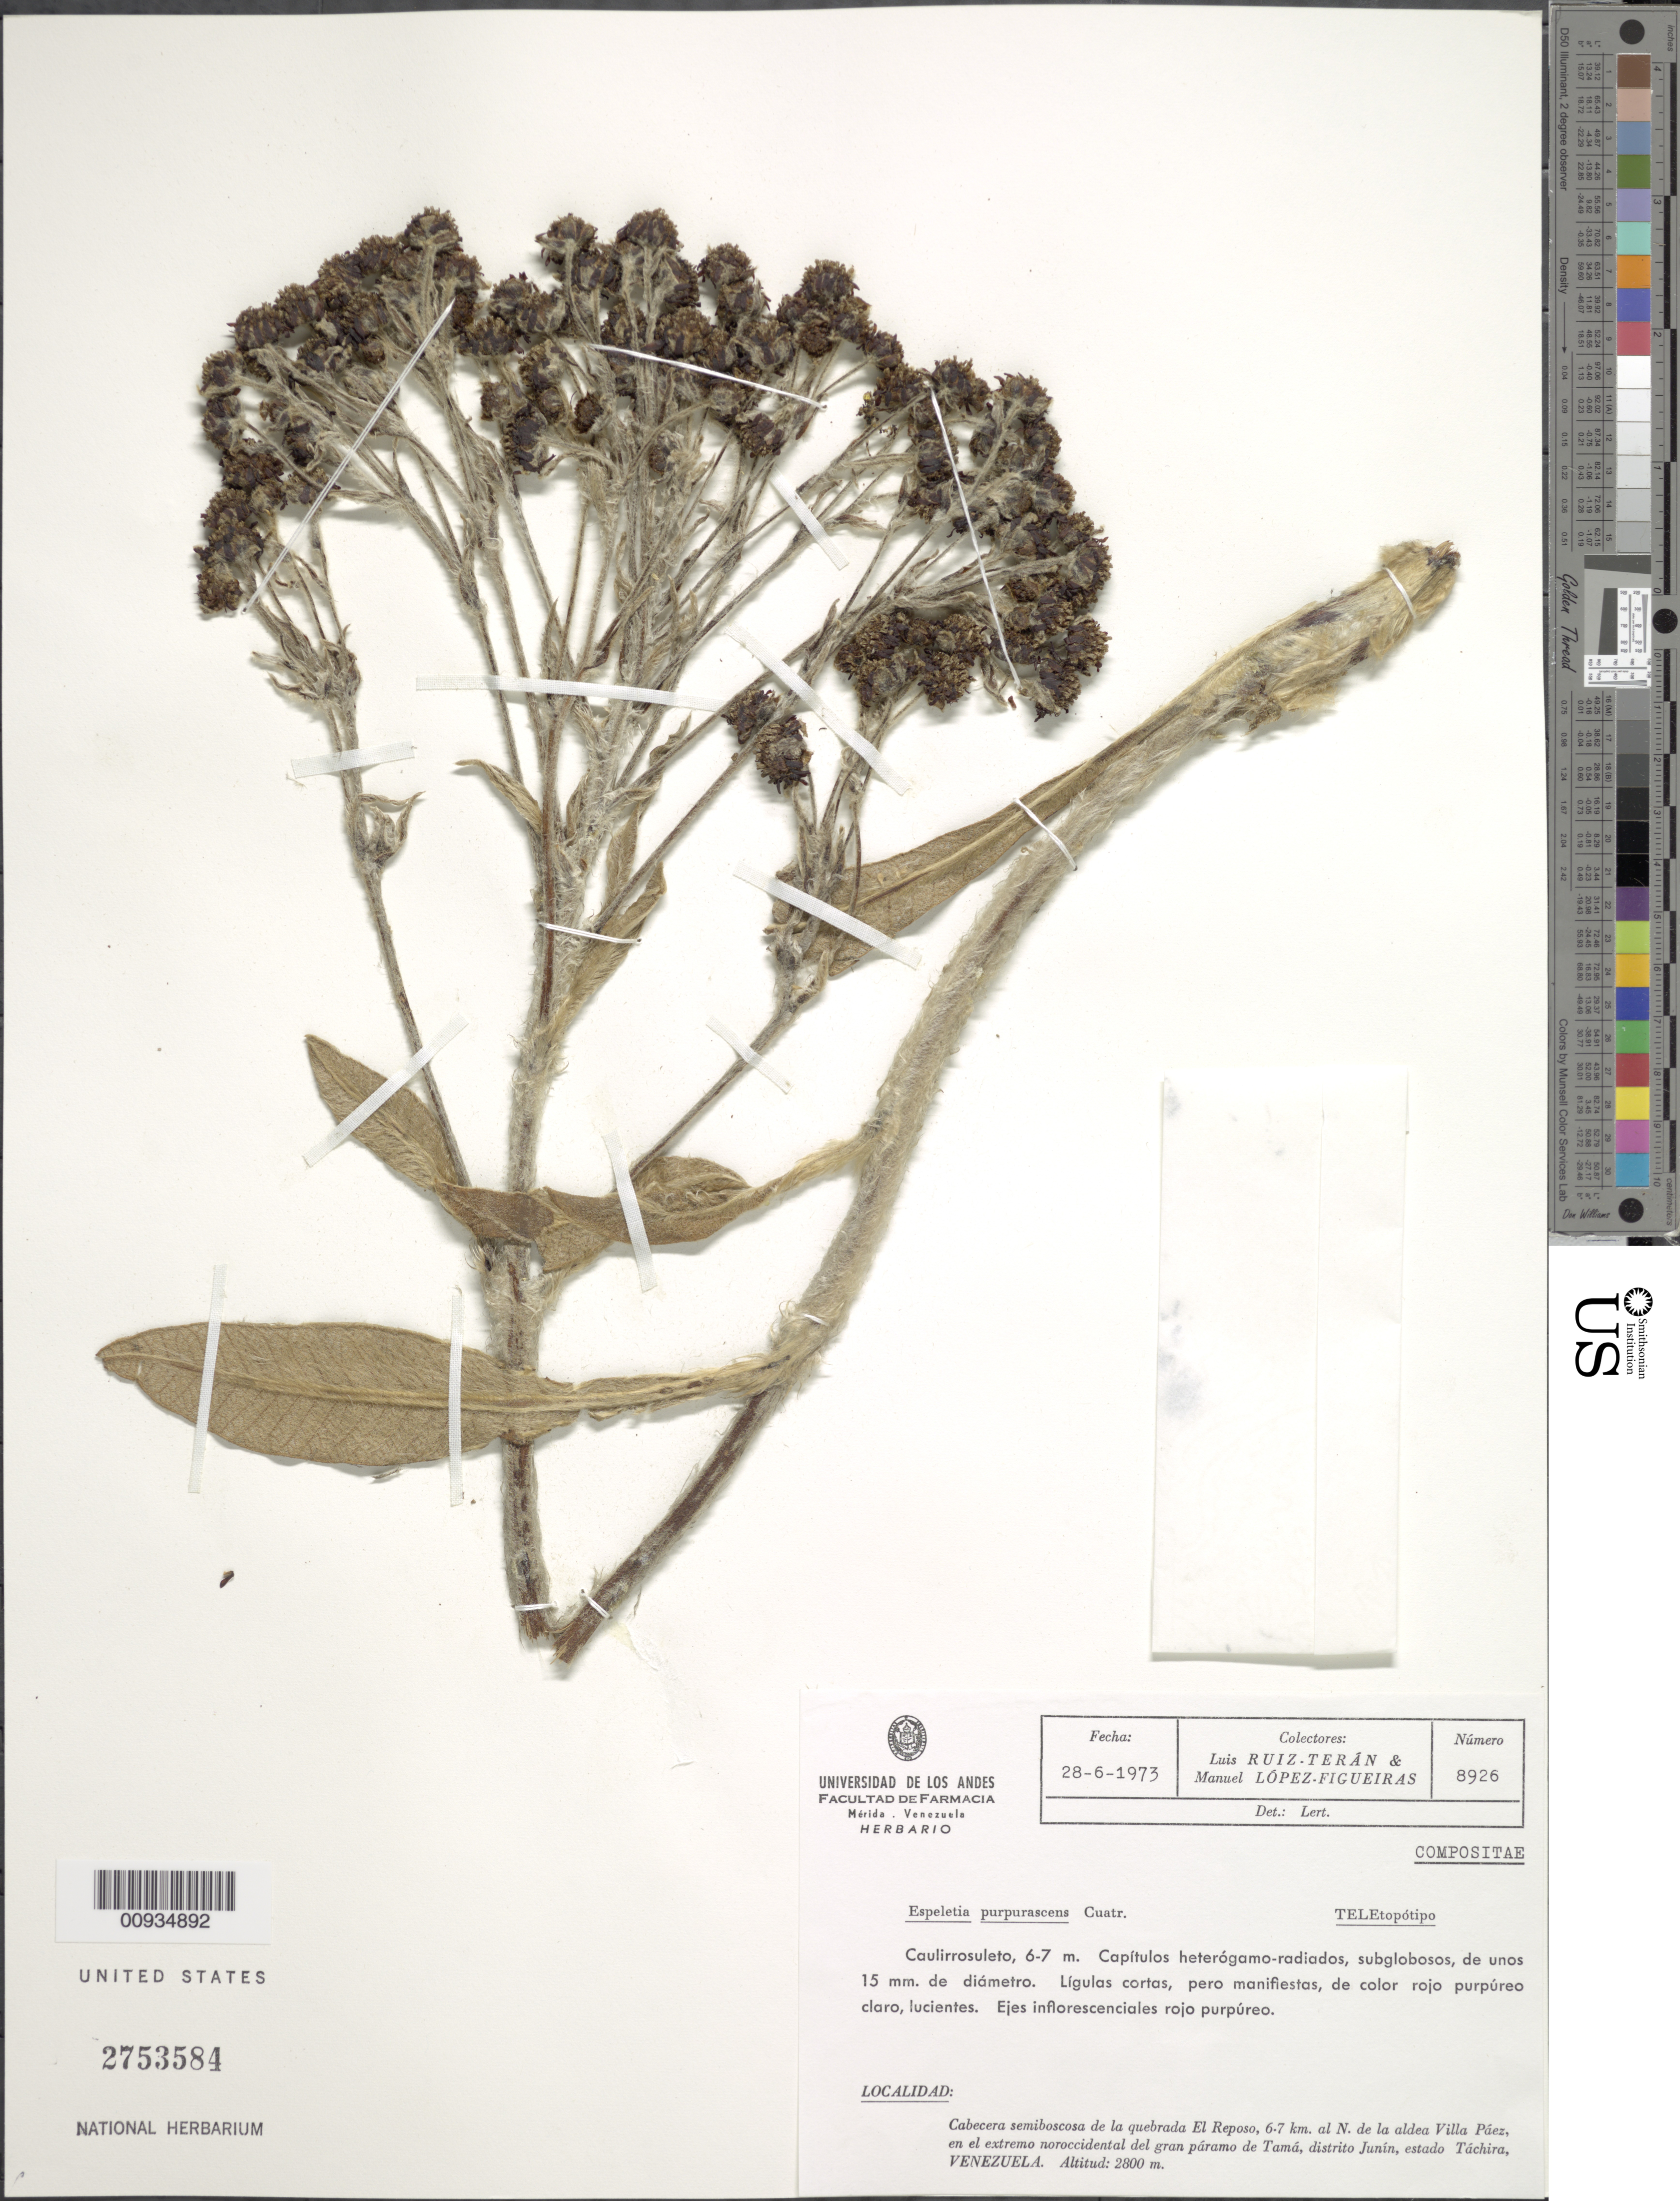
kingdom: Plantae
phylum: Tracheophyta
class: Magnoliopsida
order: Asterales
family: Asteraceae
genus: Espeletiopsis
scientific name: Espeletiopsis purpurascens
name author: (Cuatrec.) Cuatrec.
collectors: L. Teran & M. López Figueiras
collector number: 8926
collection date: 1973-06-28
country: Venezuela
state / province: Tachira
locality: Cabeceras semiboscosa de la quebrada El Reposo, 6-7 km al N de la aldea Villa Paez, en el extremo noroccidental del gran paramo de Tama, Distrito Junin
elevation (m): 2800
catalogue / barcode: US 2753584